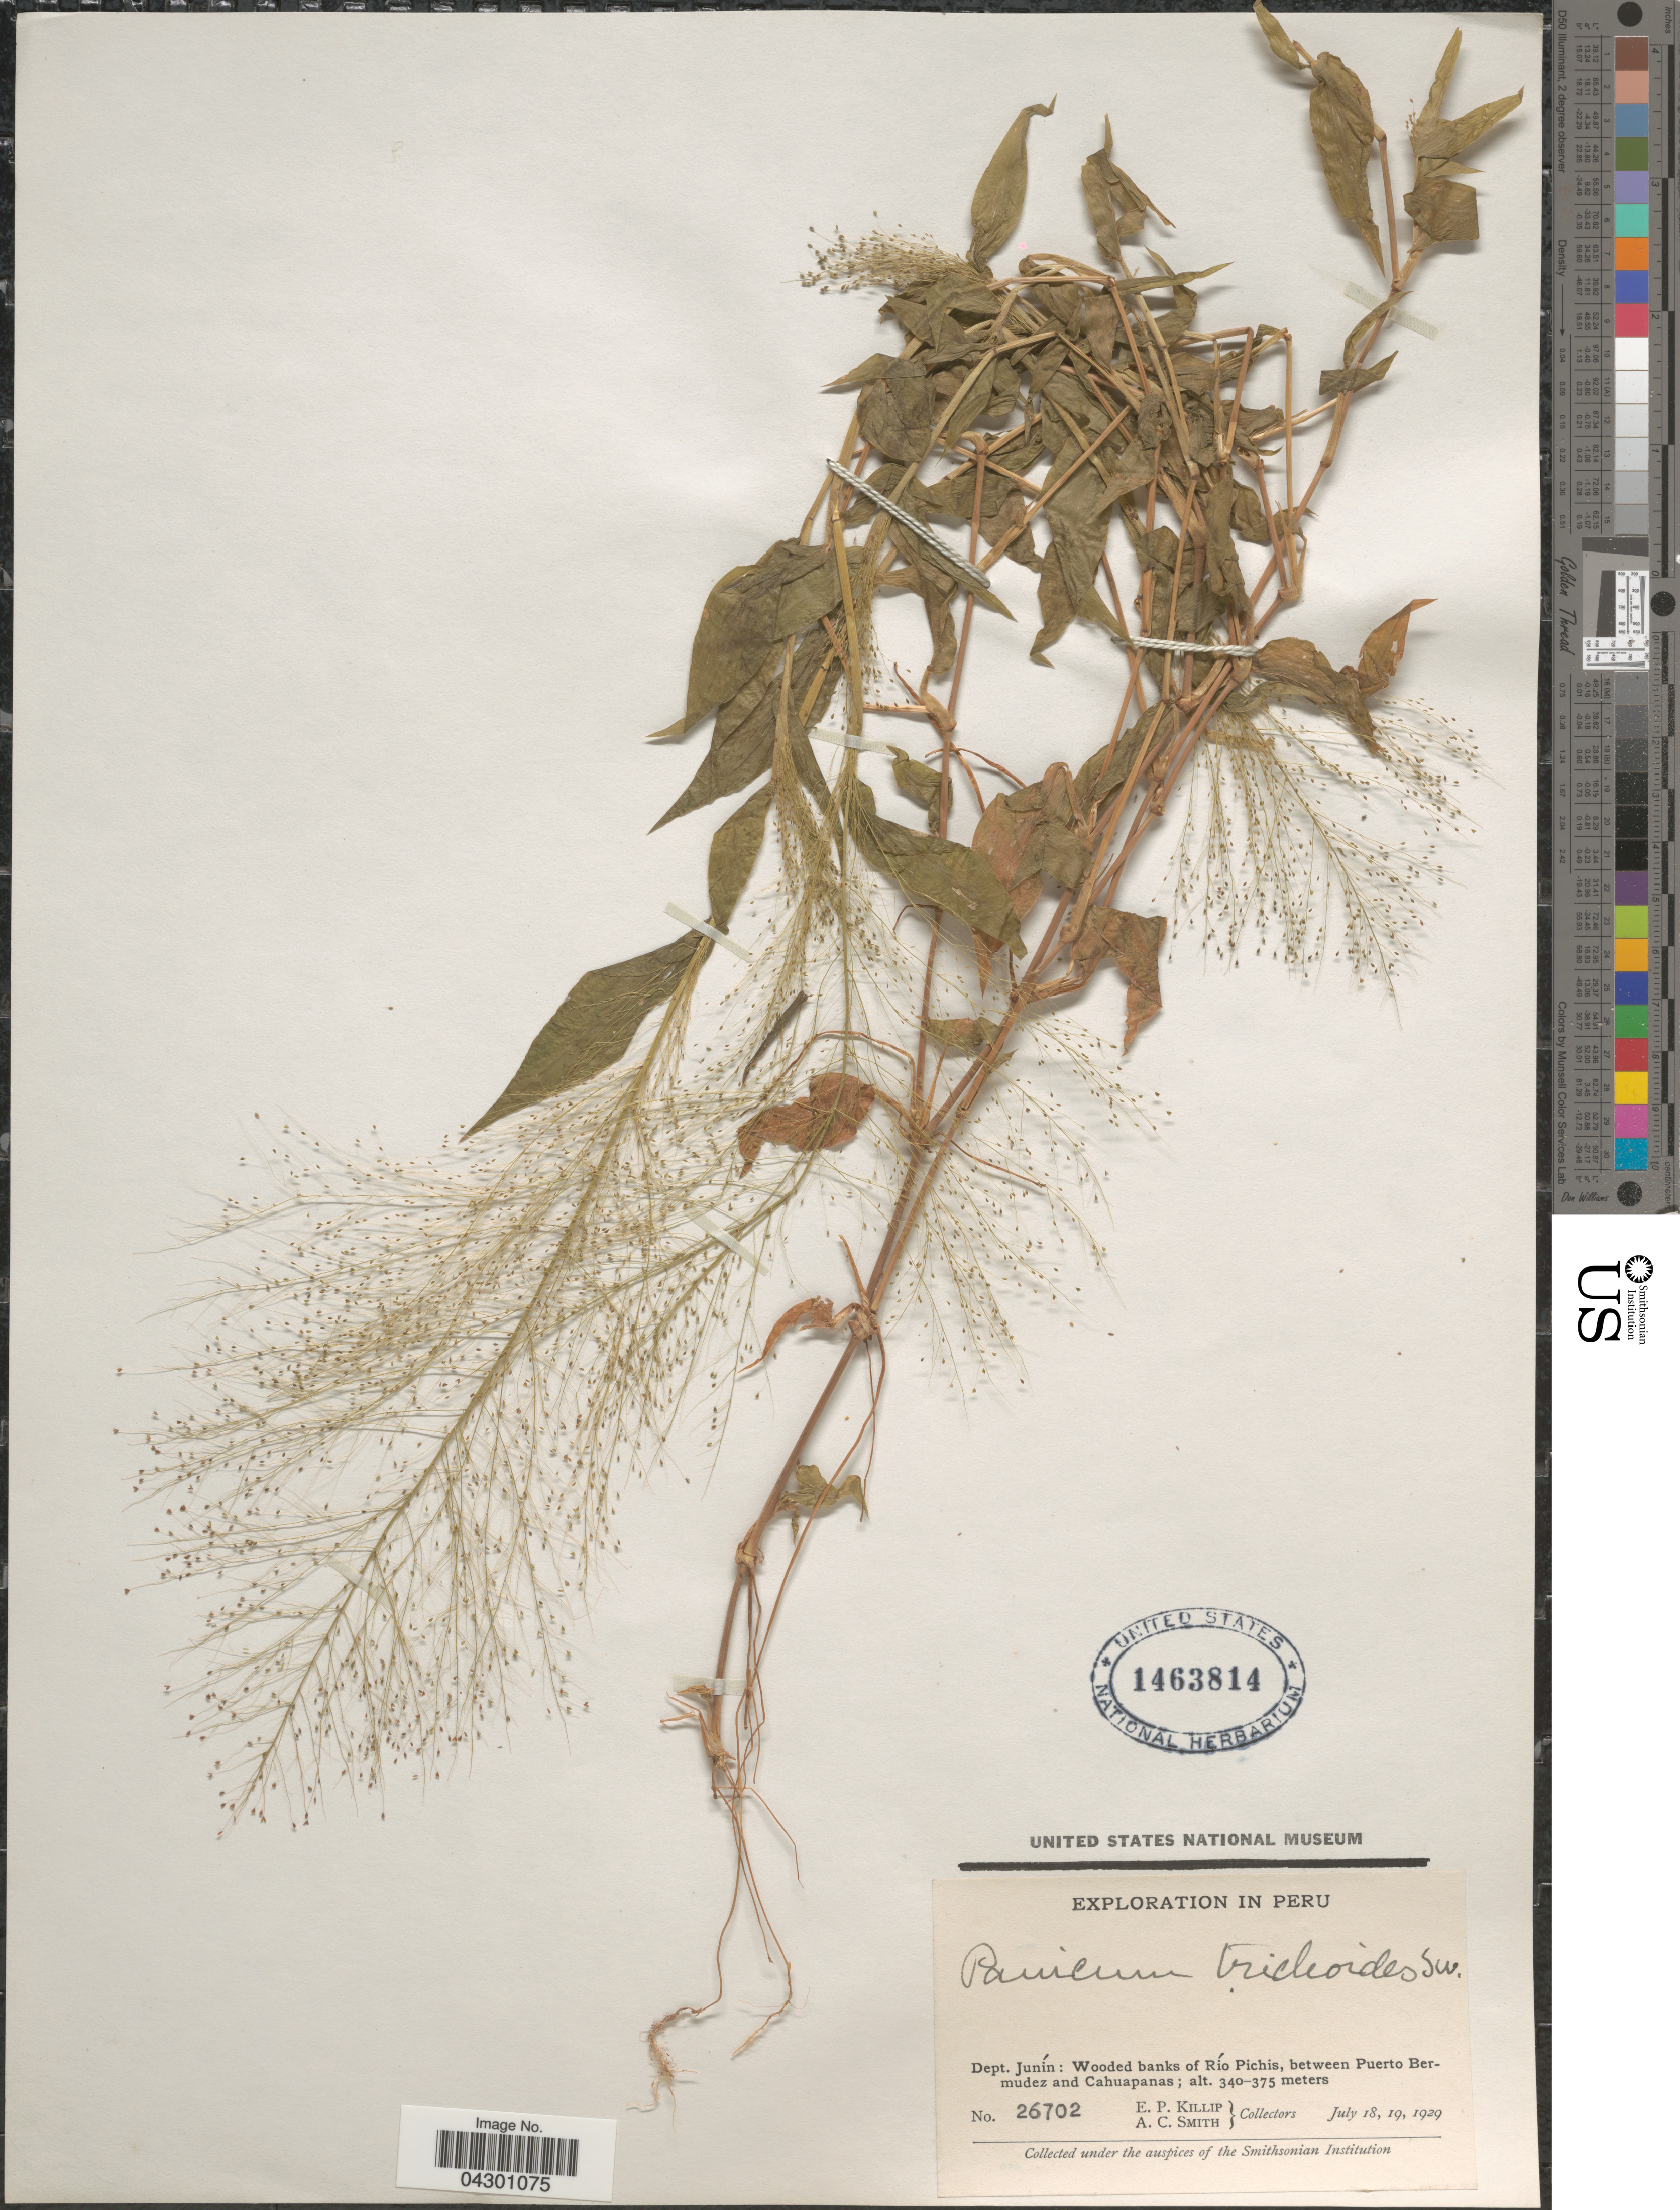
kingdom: Plantae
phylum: Tracheophyta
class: Liliopsida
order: Poales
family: Poaceae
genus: Panicum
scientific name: Panicum trichoides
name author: Sw.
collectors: E. P. Killip & A. C. Smith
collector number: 26702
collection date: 1929-07-18/1929-07-19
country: Peru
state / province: Junín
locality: Exploration in Peru. Dept. Junín: Wooded banks of Río Pichis, between Puerto Bermudez and Cahuapanas.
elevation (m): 340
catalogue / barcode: US 1463814